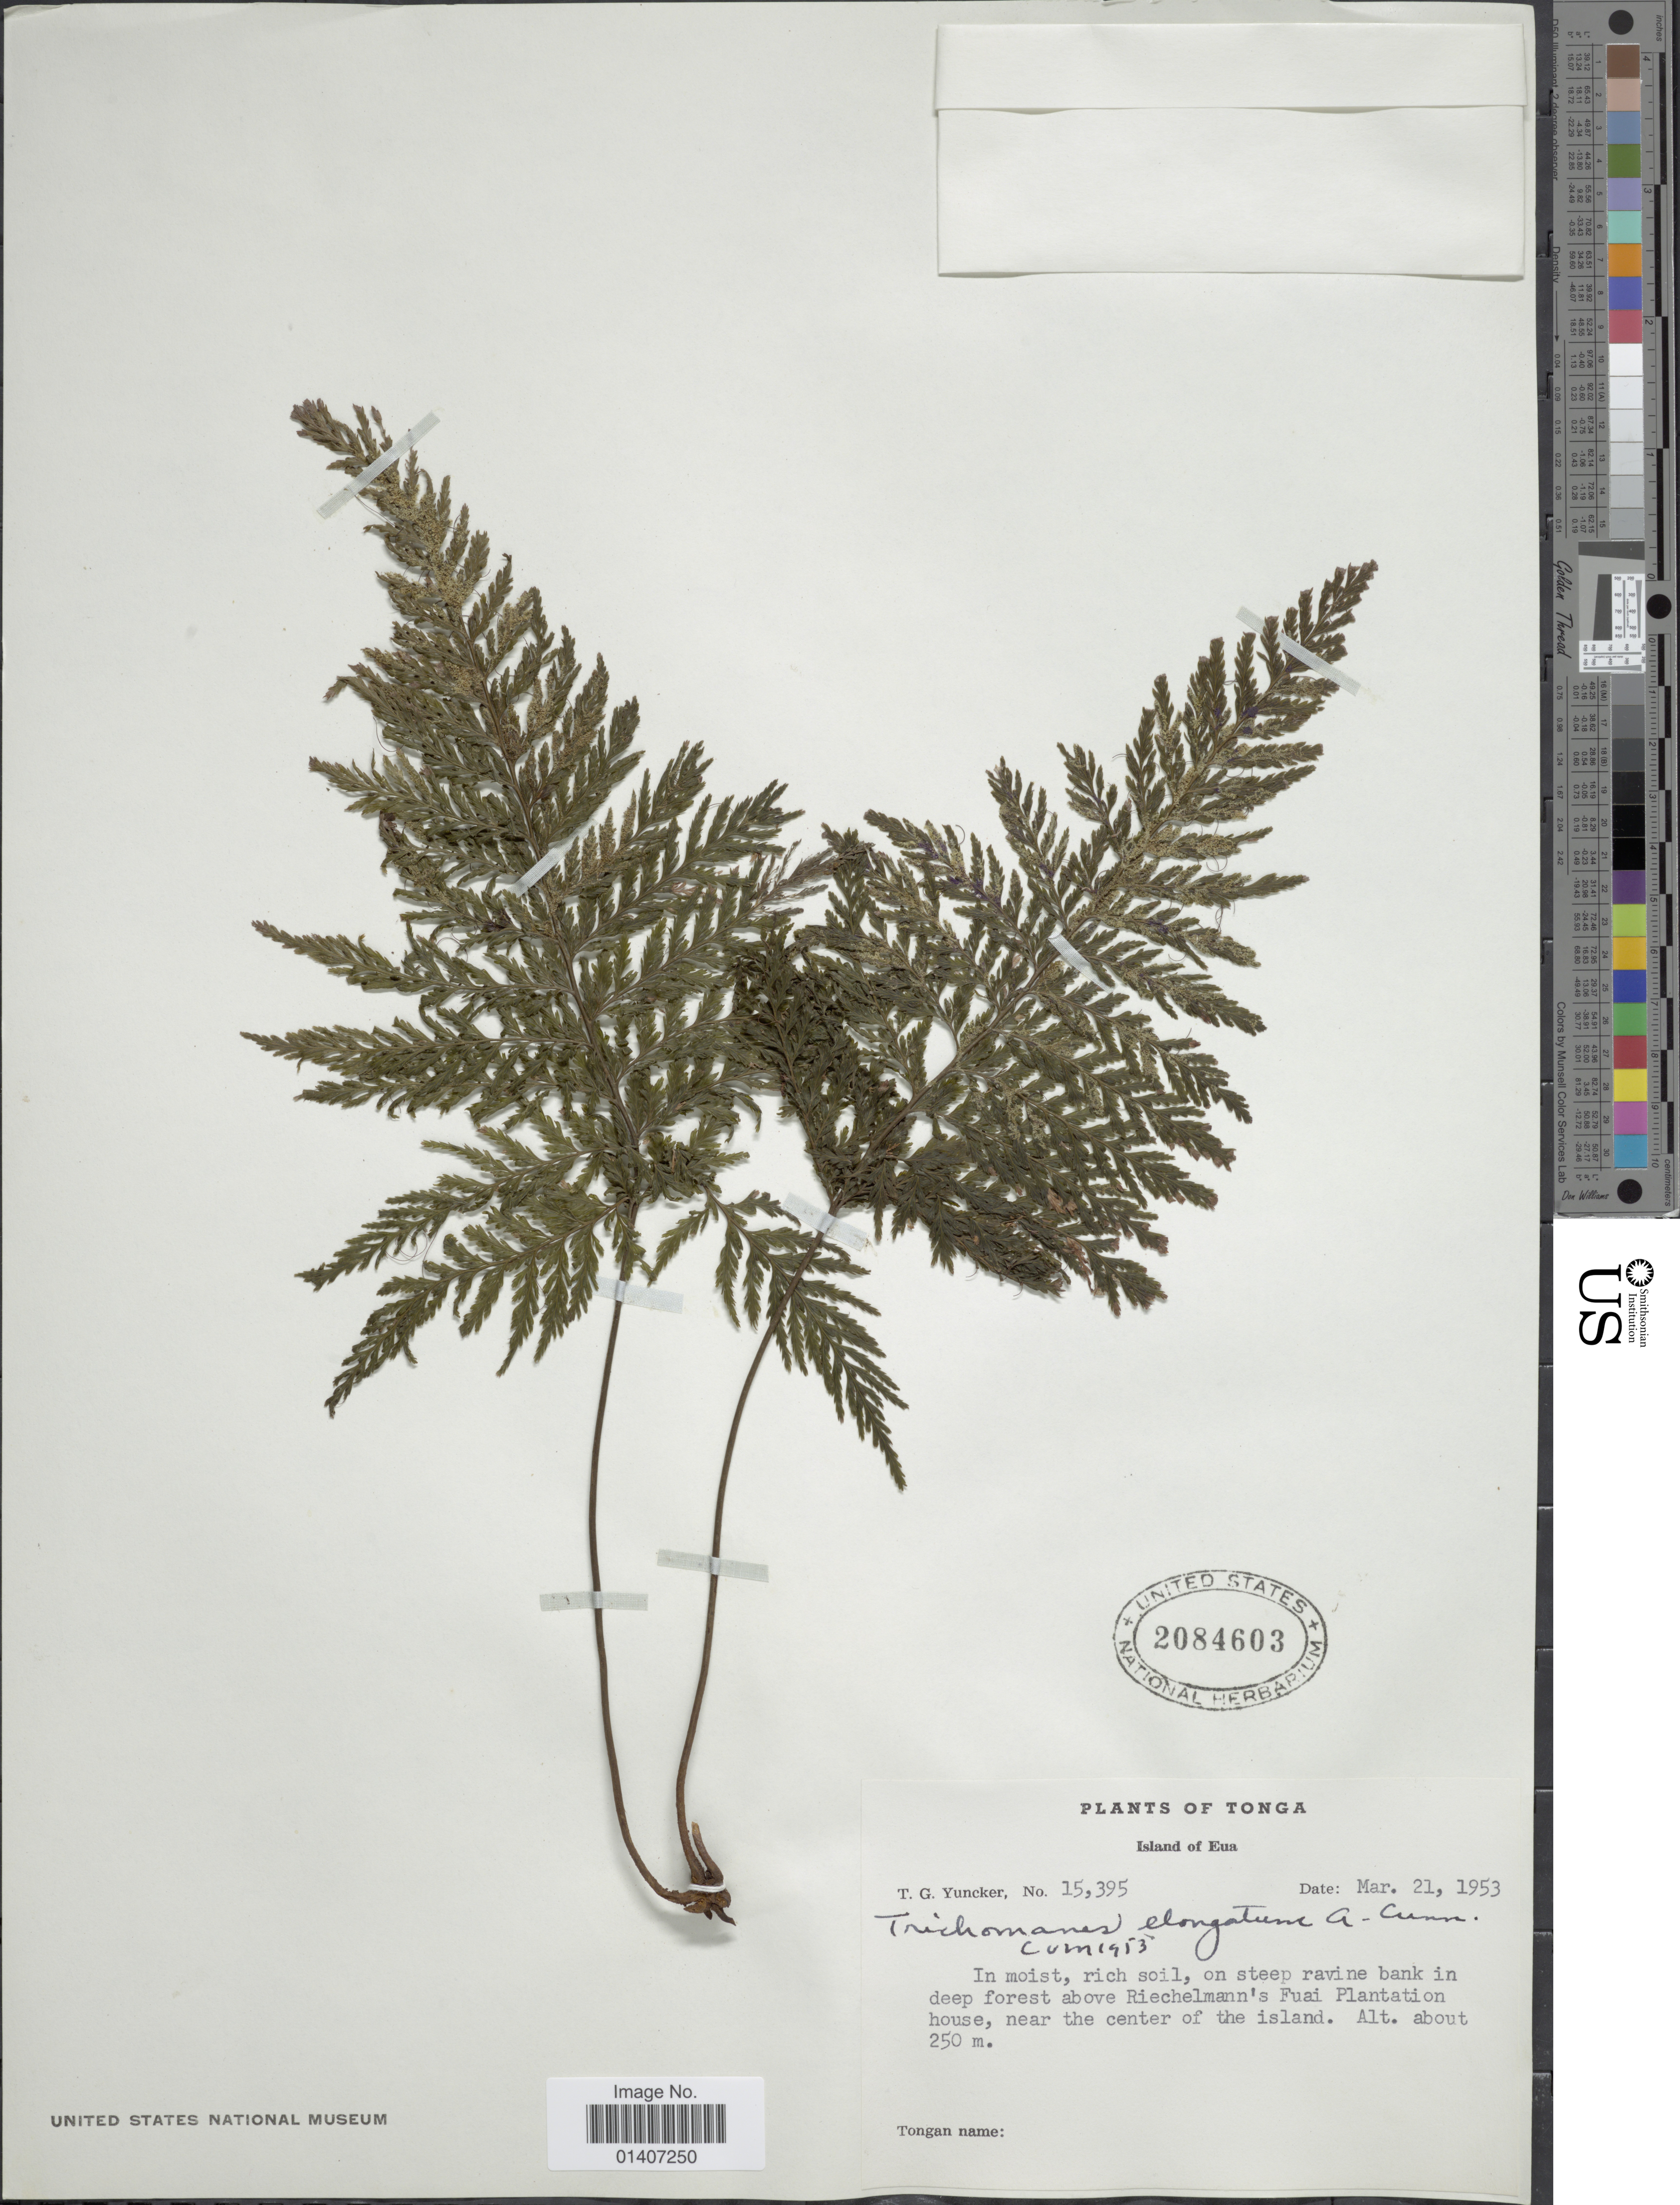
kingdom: Plantae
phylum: Tracheophyta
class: Polypodiopsida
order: Hymenophyllales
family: Hymenophyllaceae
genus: Abrodictyum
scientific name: Abrodictyum elongatum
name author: (A. Cunn.) Ebihara & K. Iwats.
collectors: T. G. Yuncker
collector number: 15395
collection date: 1953-03-21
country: Tonga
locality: Island of Eua, in moist, rich soil, on steep ravine bank in deep forest above Riechelmann's Fuai plantation house, near the center of the island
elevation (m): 250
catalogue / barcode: US 2084603